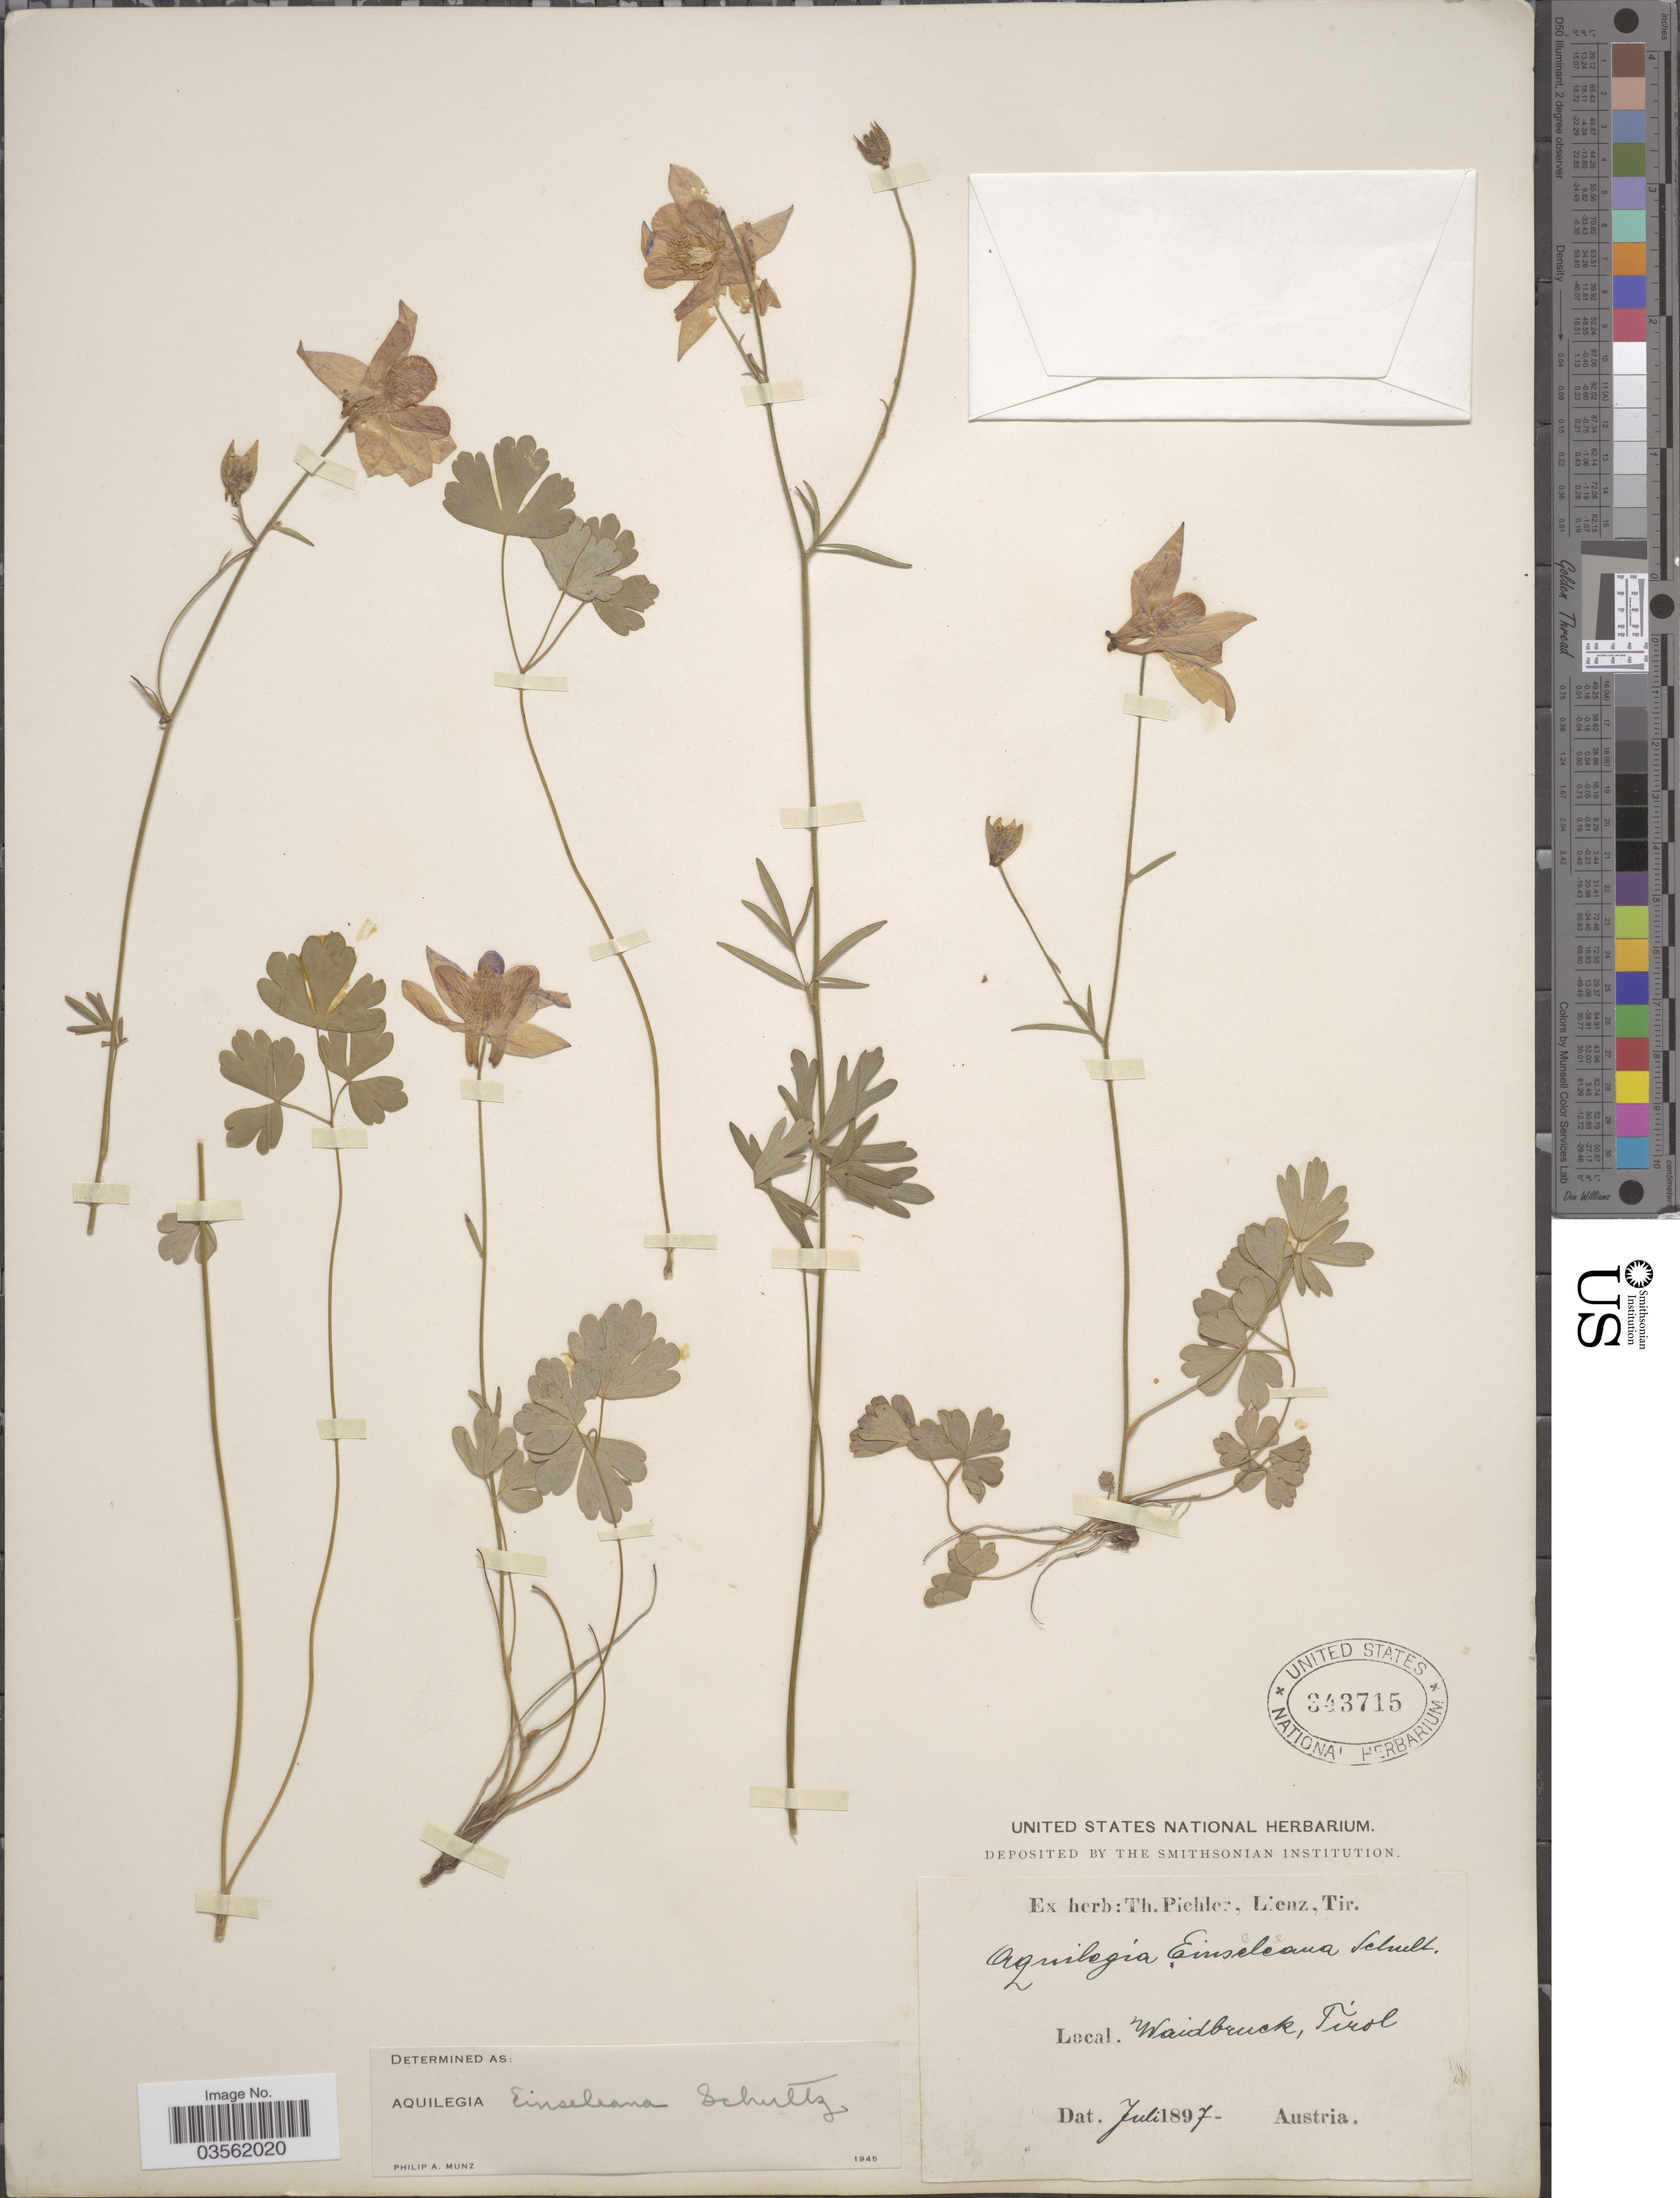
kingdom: Plantae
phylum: Tracheophyta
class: Magnoliopsida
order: Ranunculales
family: Ranunculaceae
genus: Aquilegia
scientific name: Aquilegia einseleana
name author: F.W. Schultz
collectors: ex herb. T. Pichler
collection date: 1897-07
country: Austria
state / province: Tirol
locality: Waidbruck.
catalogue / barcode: US 343715